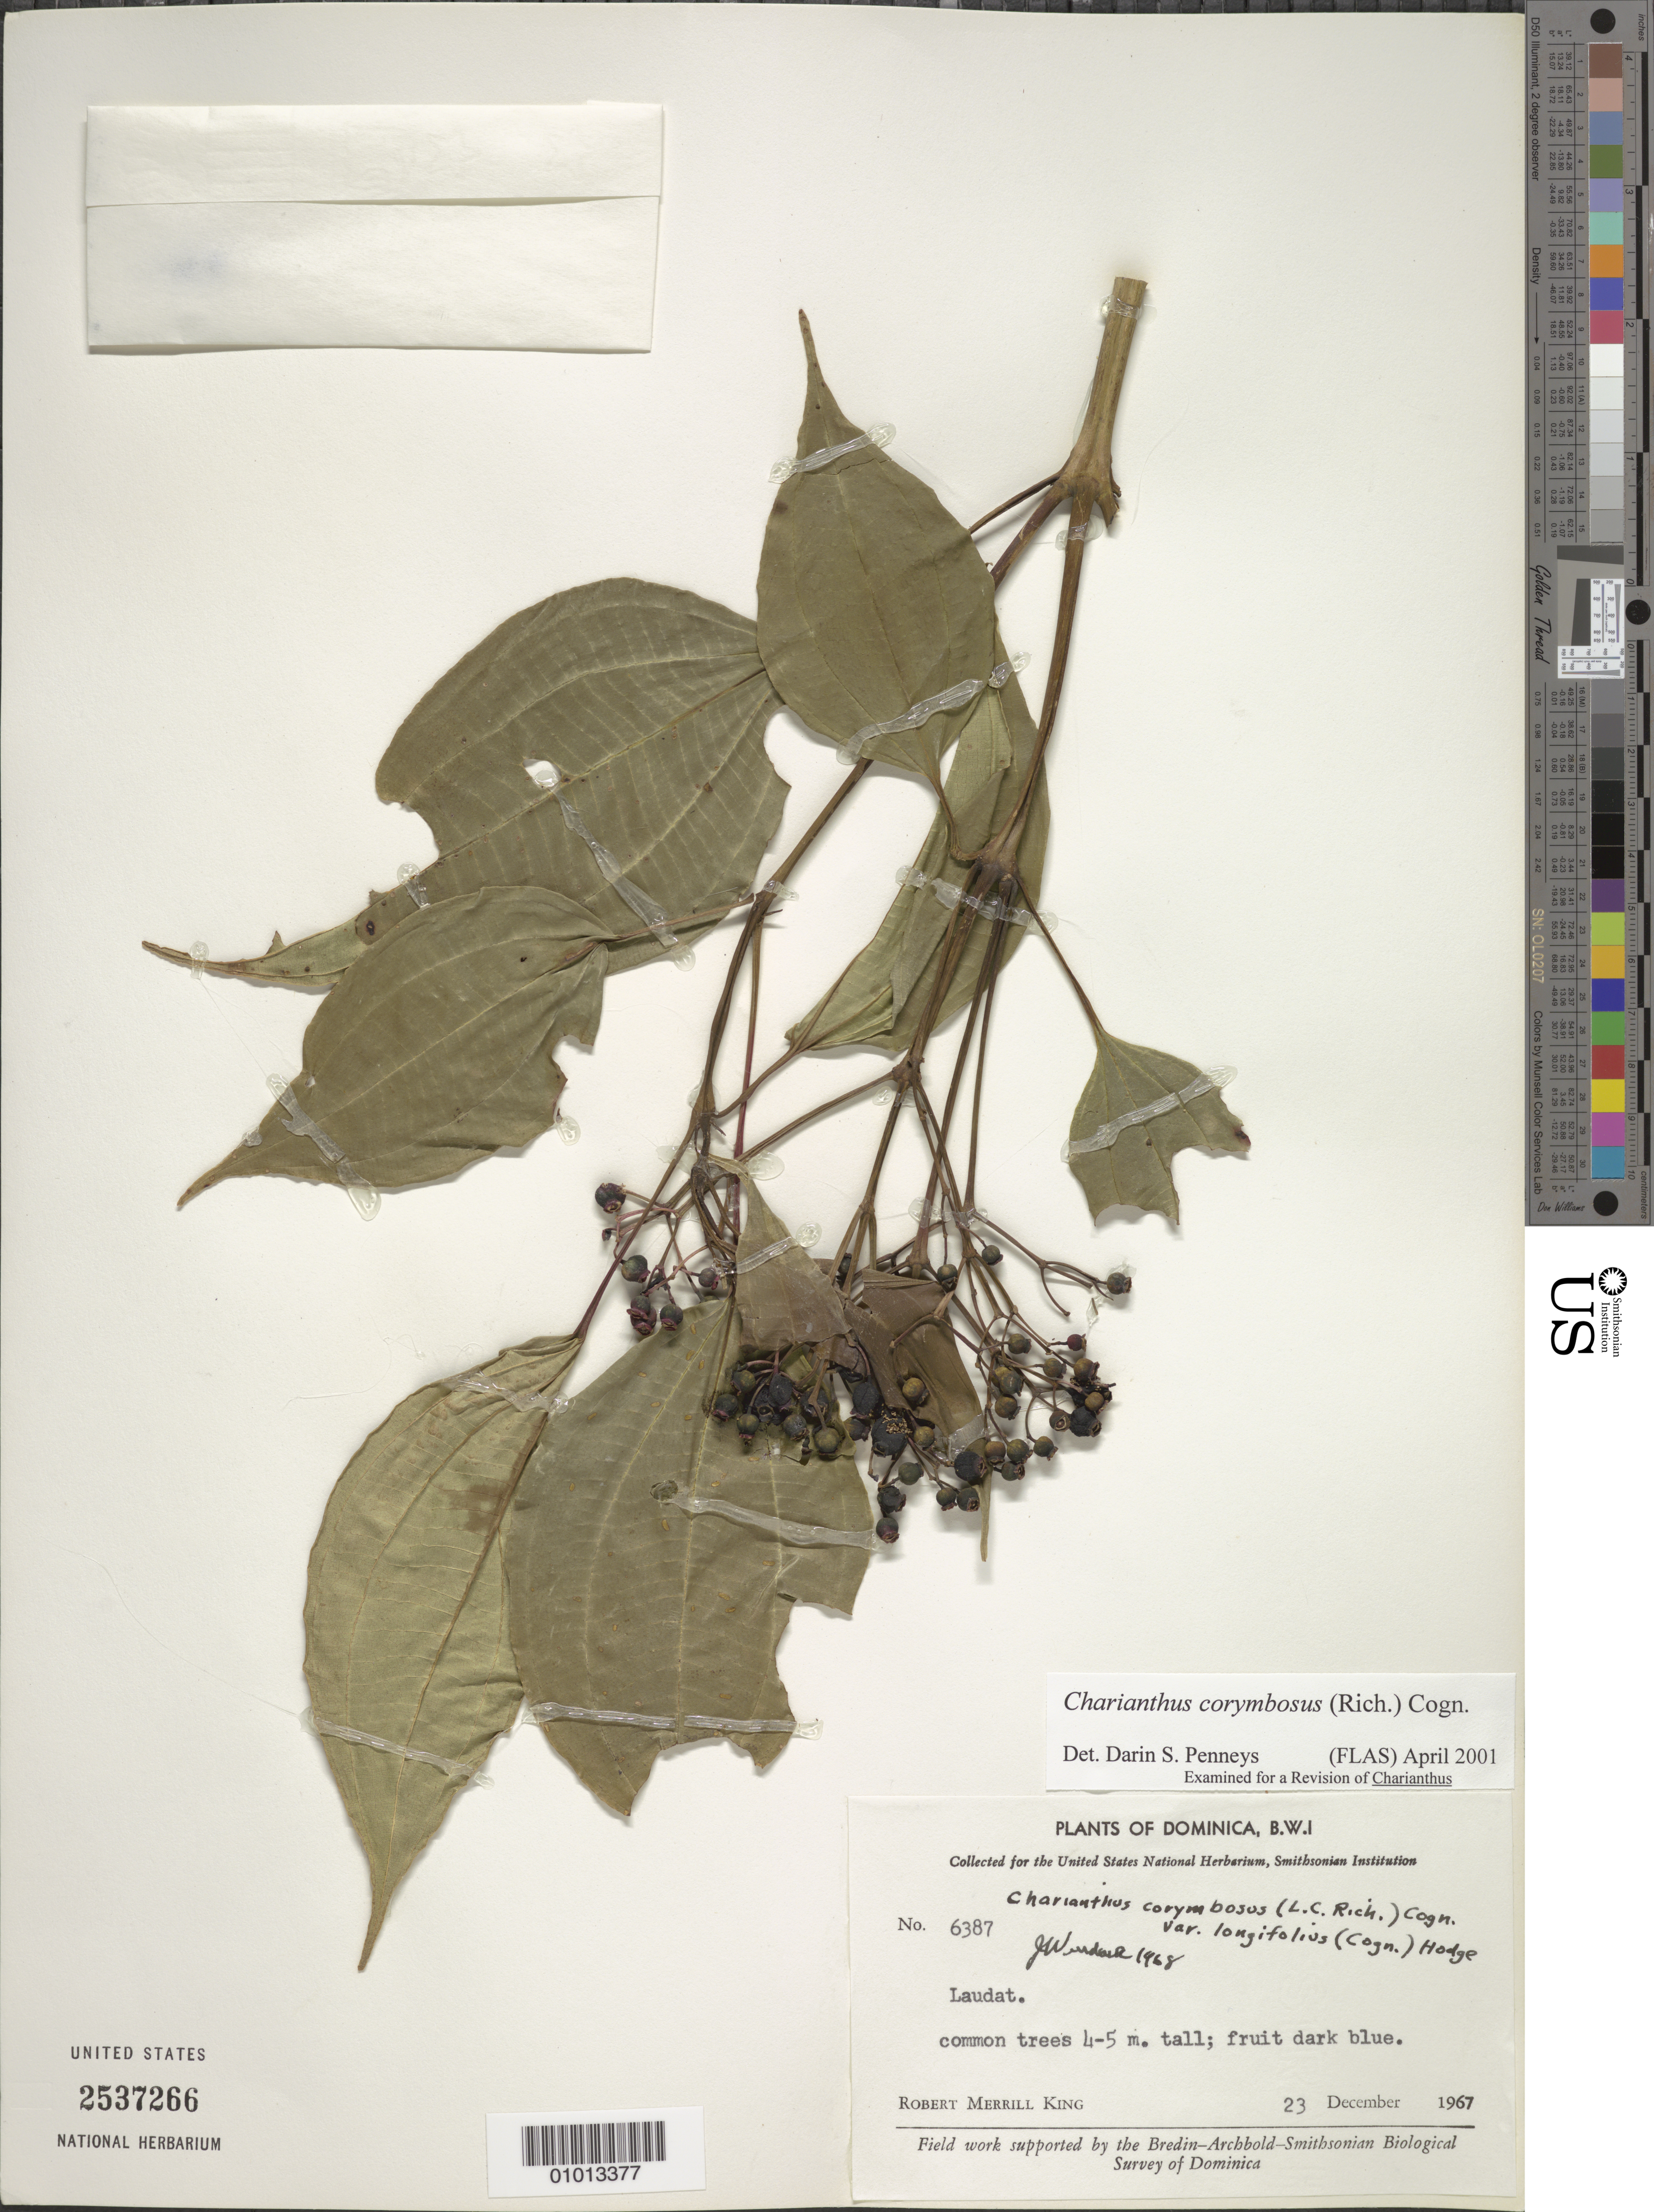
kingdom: Plantae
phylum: Tracheophyta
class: Magnoliopsida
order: Myrtales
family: Melastomataceae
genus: Charianthus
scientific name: Charianthus corymbosus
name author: (Rich.) Cogn.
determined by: Penneys, D. S.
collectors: R. M. King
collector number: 6387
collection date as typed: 23 Dec 1967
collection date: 1967-12-23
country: Dominica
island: Dominica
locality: Laudat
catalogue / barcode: US 2537266